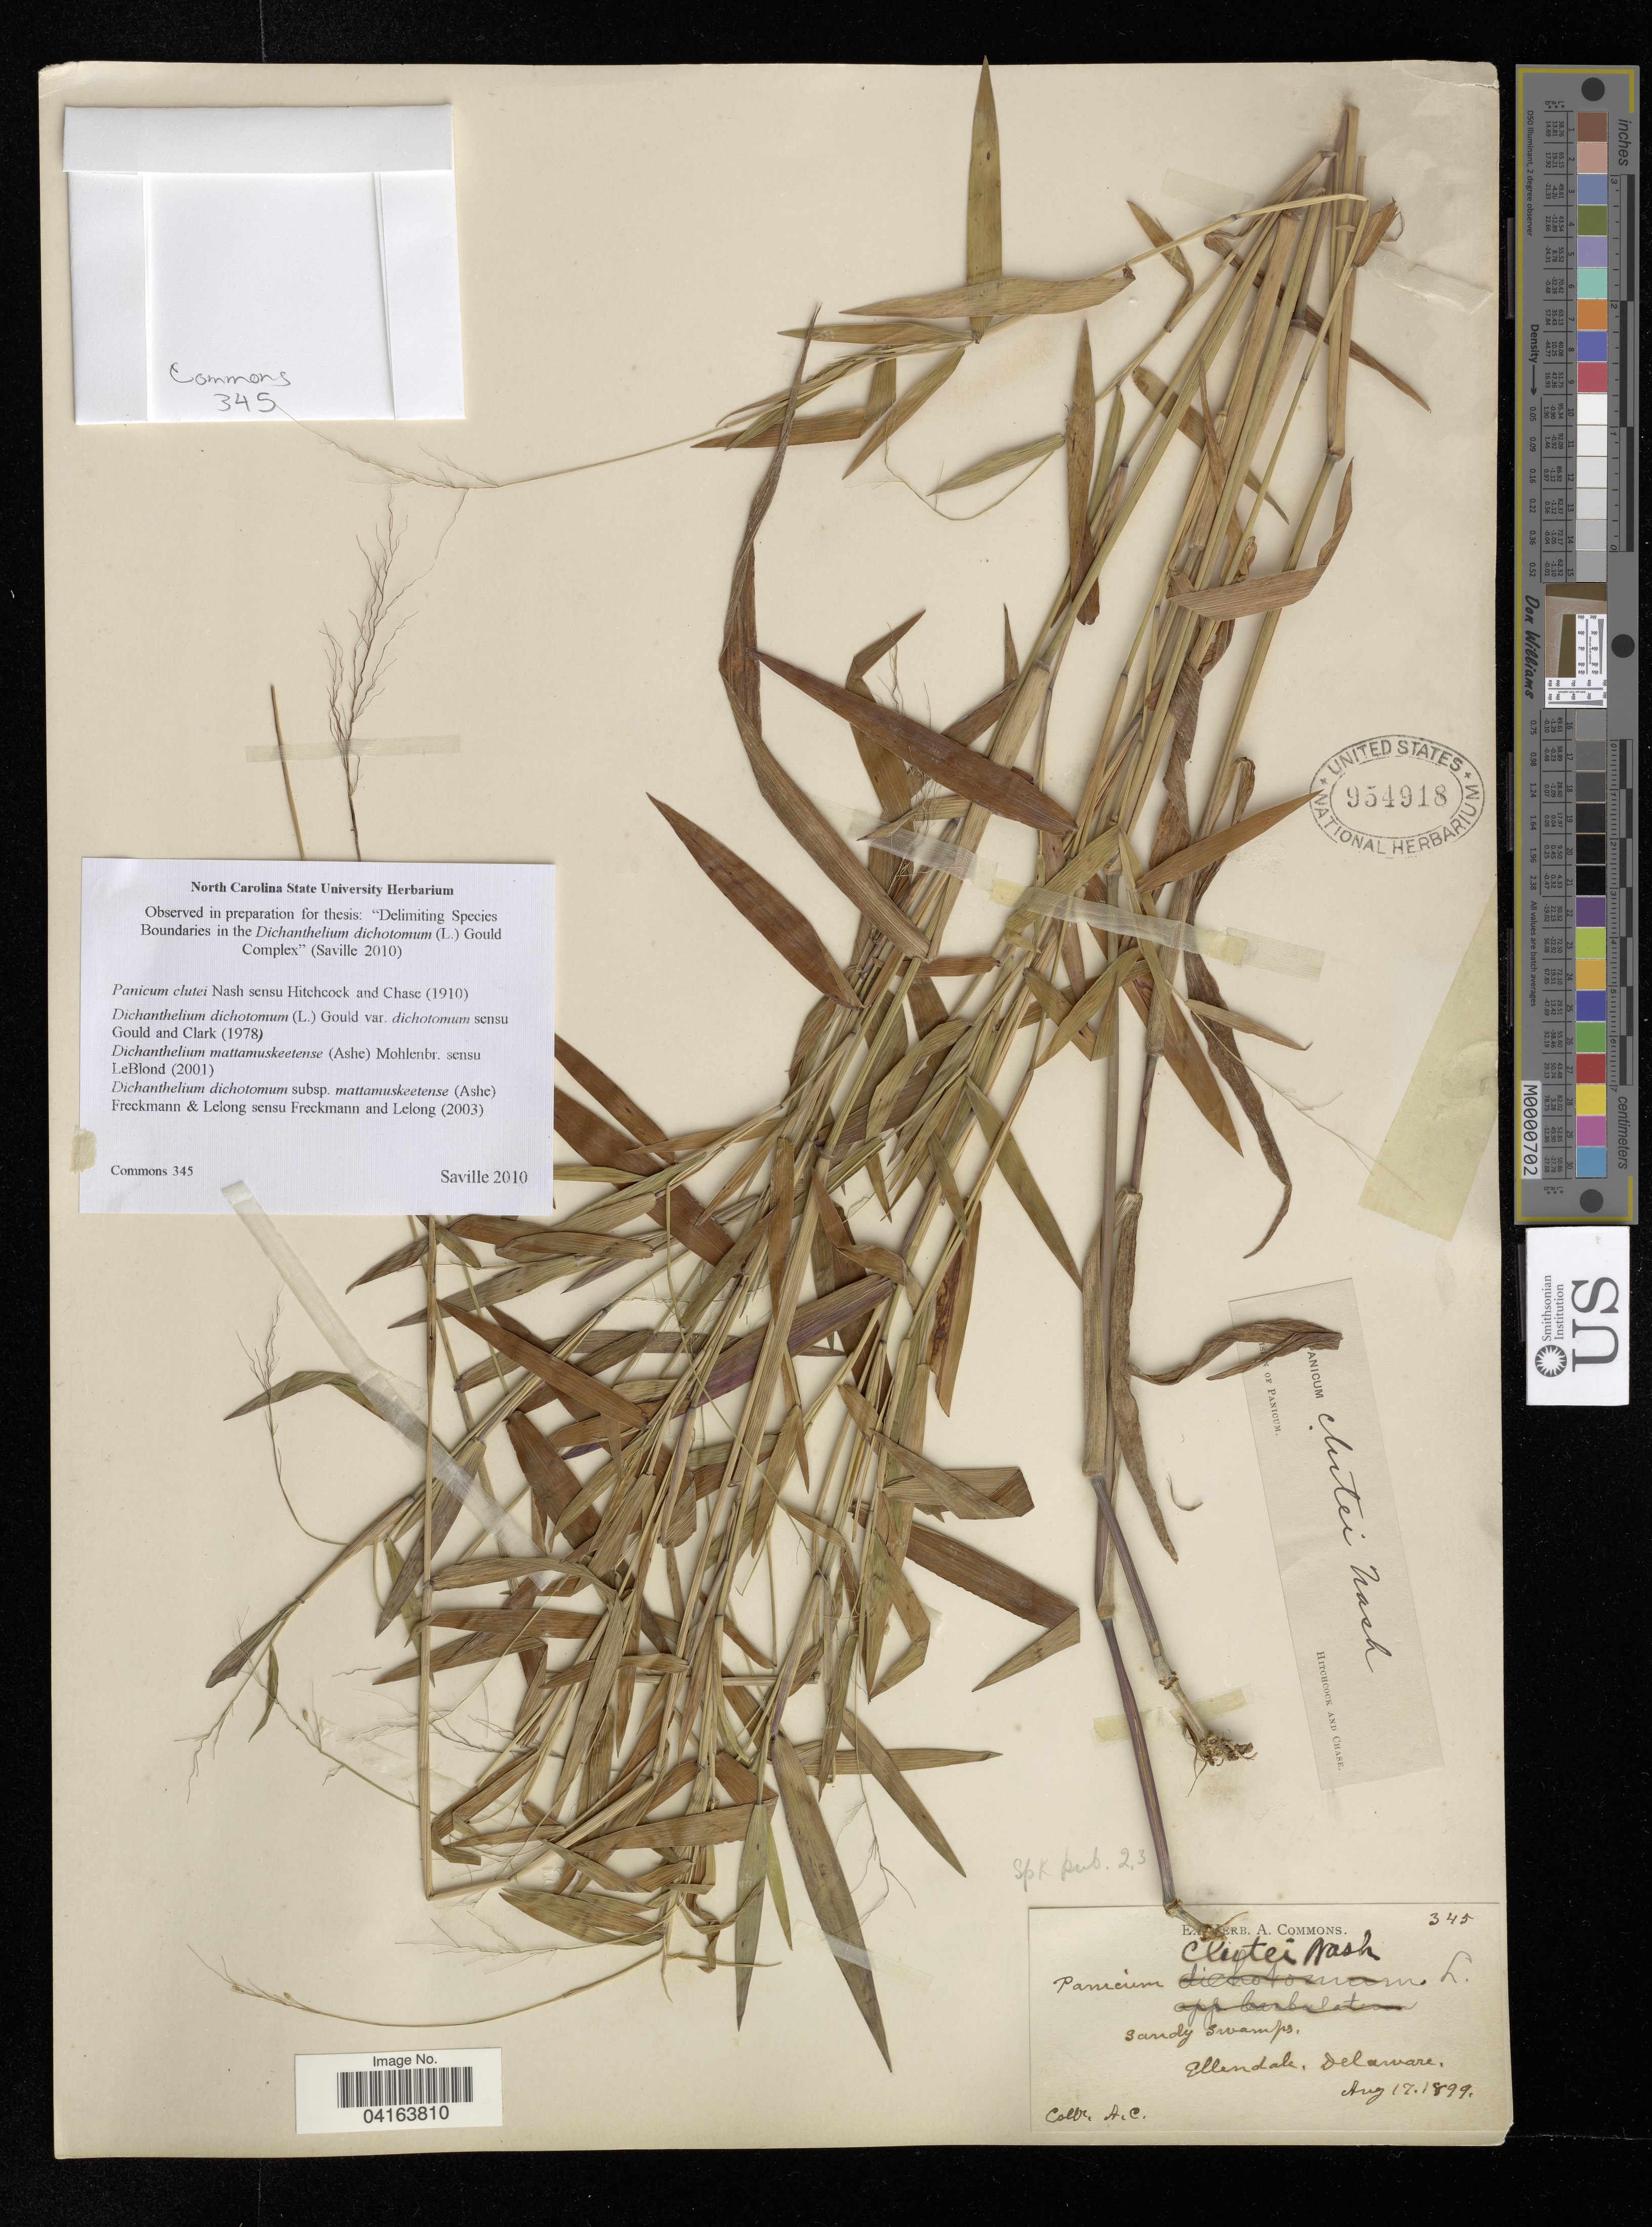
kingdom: Plantae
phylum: Tracheophyta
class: Liliopsida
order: Poales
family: Poaceae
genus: Dichanthelium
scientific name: Dichanthelium dichotomum subsp. mattamuskeetense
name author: (Ashe) Freckmann & Lelong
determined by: Saville, A. C., (NCSC), North Carolina State University (UNITED STATES)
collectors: A. C.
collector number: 345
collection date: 1899-08-17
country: United States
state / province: Delaware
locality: Ellendale.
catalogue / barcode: US 954918